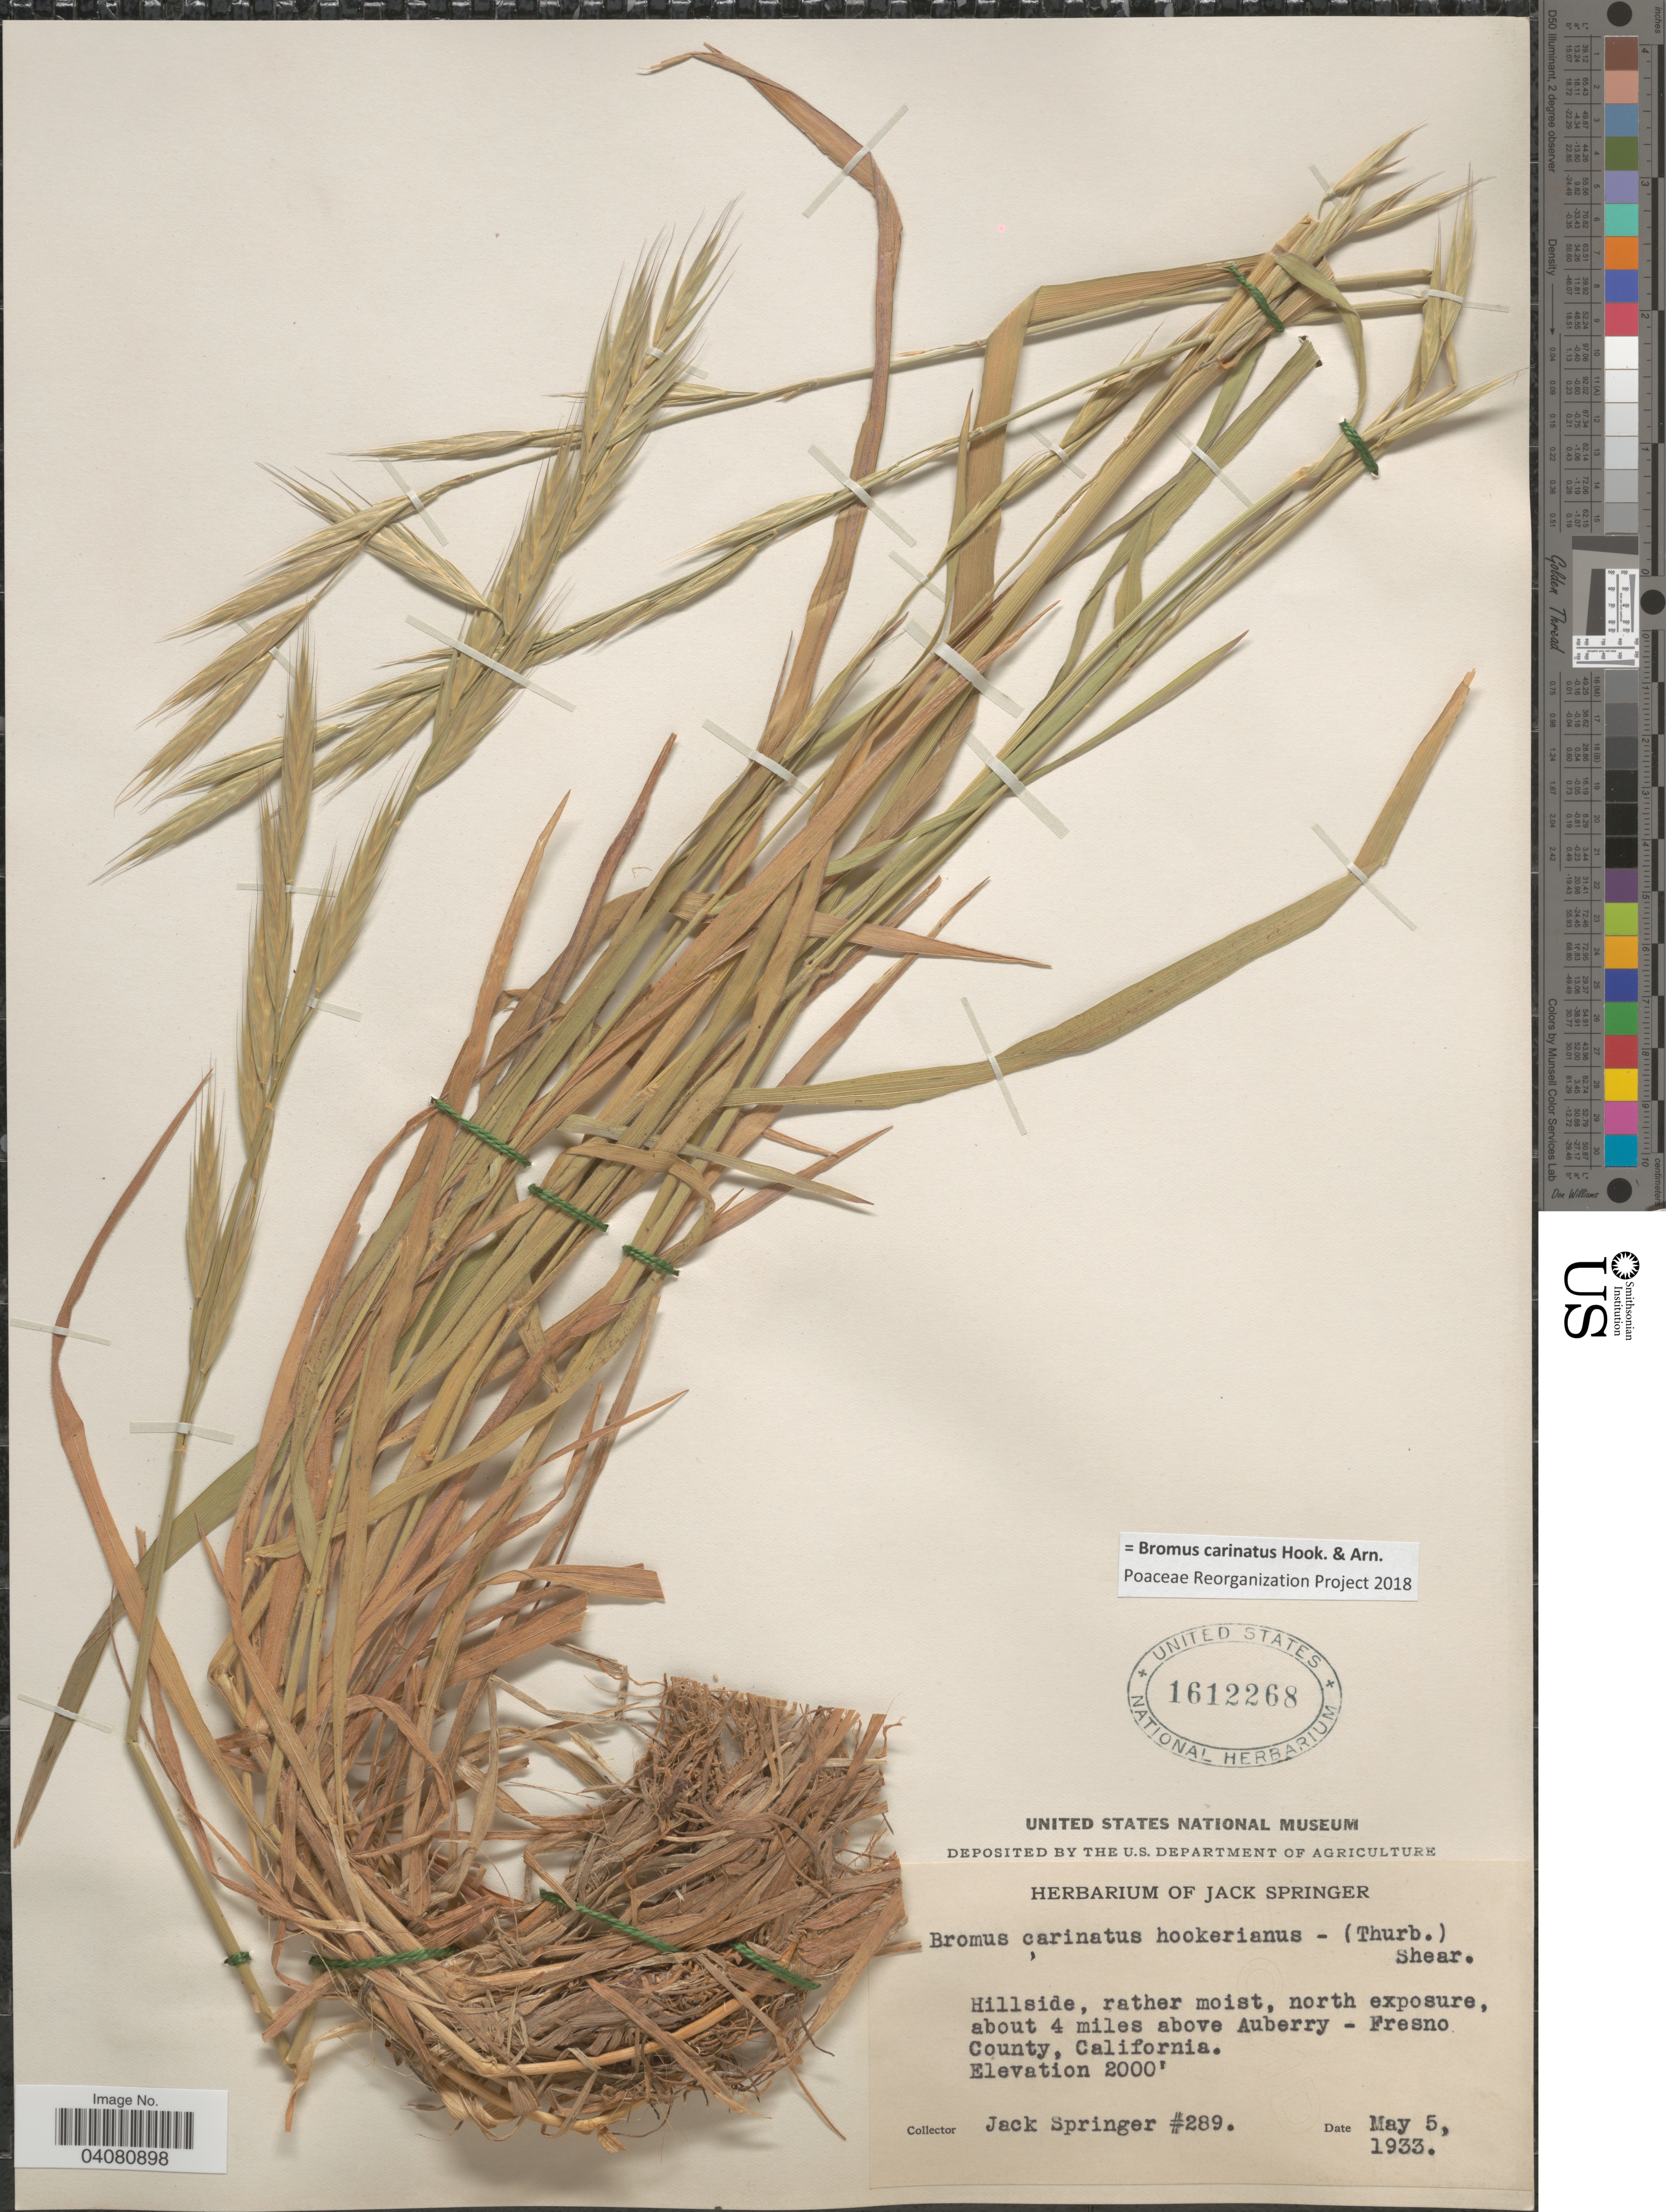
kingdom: Plantae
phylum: Tracheophyta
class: Liliopsida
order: Poales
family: Poaceae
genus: Bromus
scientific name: Bromus carinatus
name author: Hook. & Arn.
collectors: J. Springer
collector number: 289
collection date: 1933-05-05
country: United States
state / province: California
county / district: Fresno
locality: Hillside, rather moist, north exposure, about 4 miles above Auberry - Fresno County.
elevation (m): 610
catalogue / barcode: US 1612268